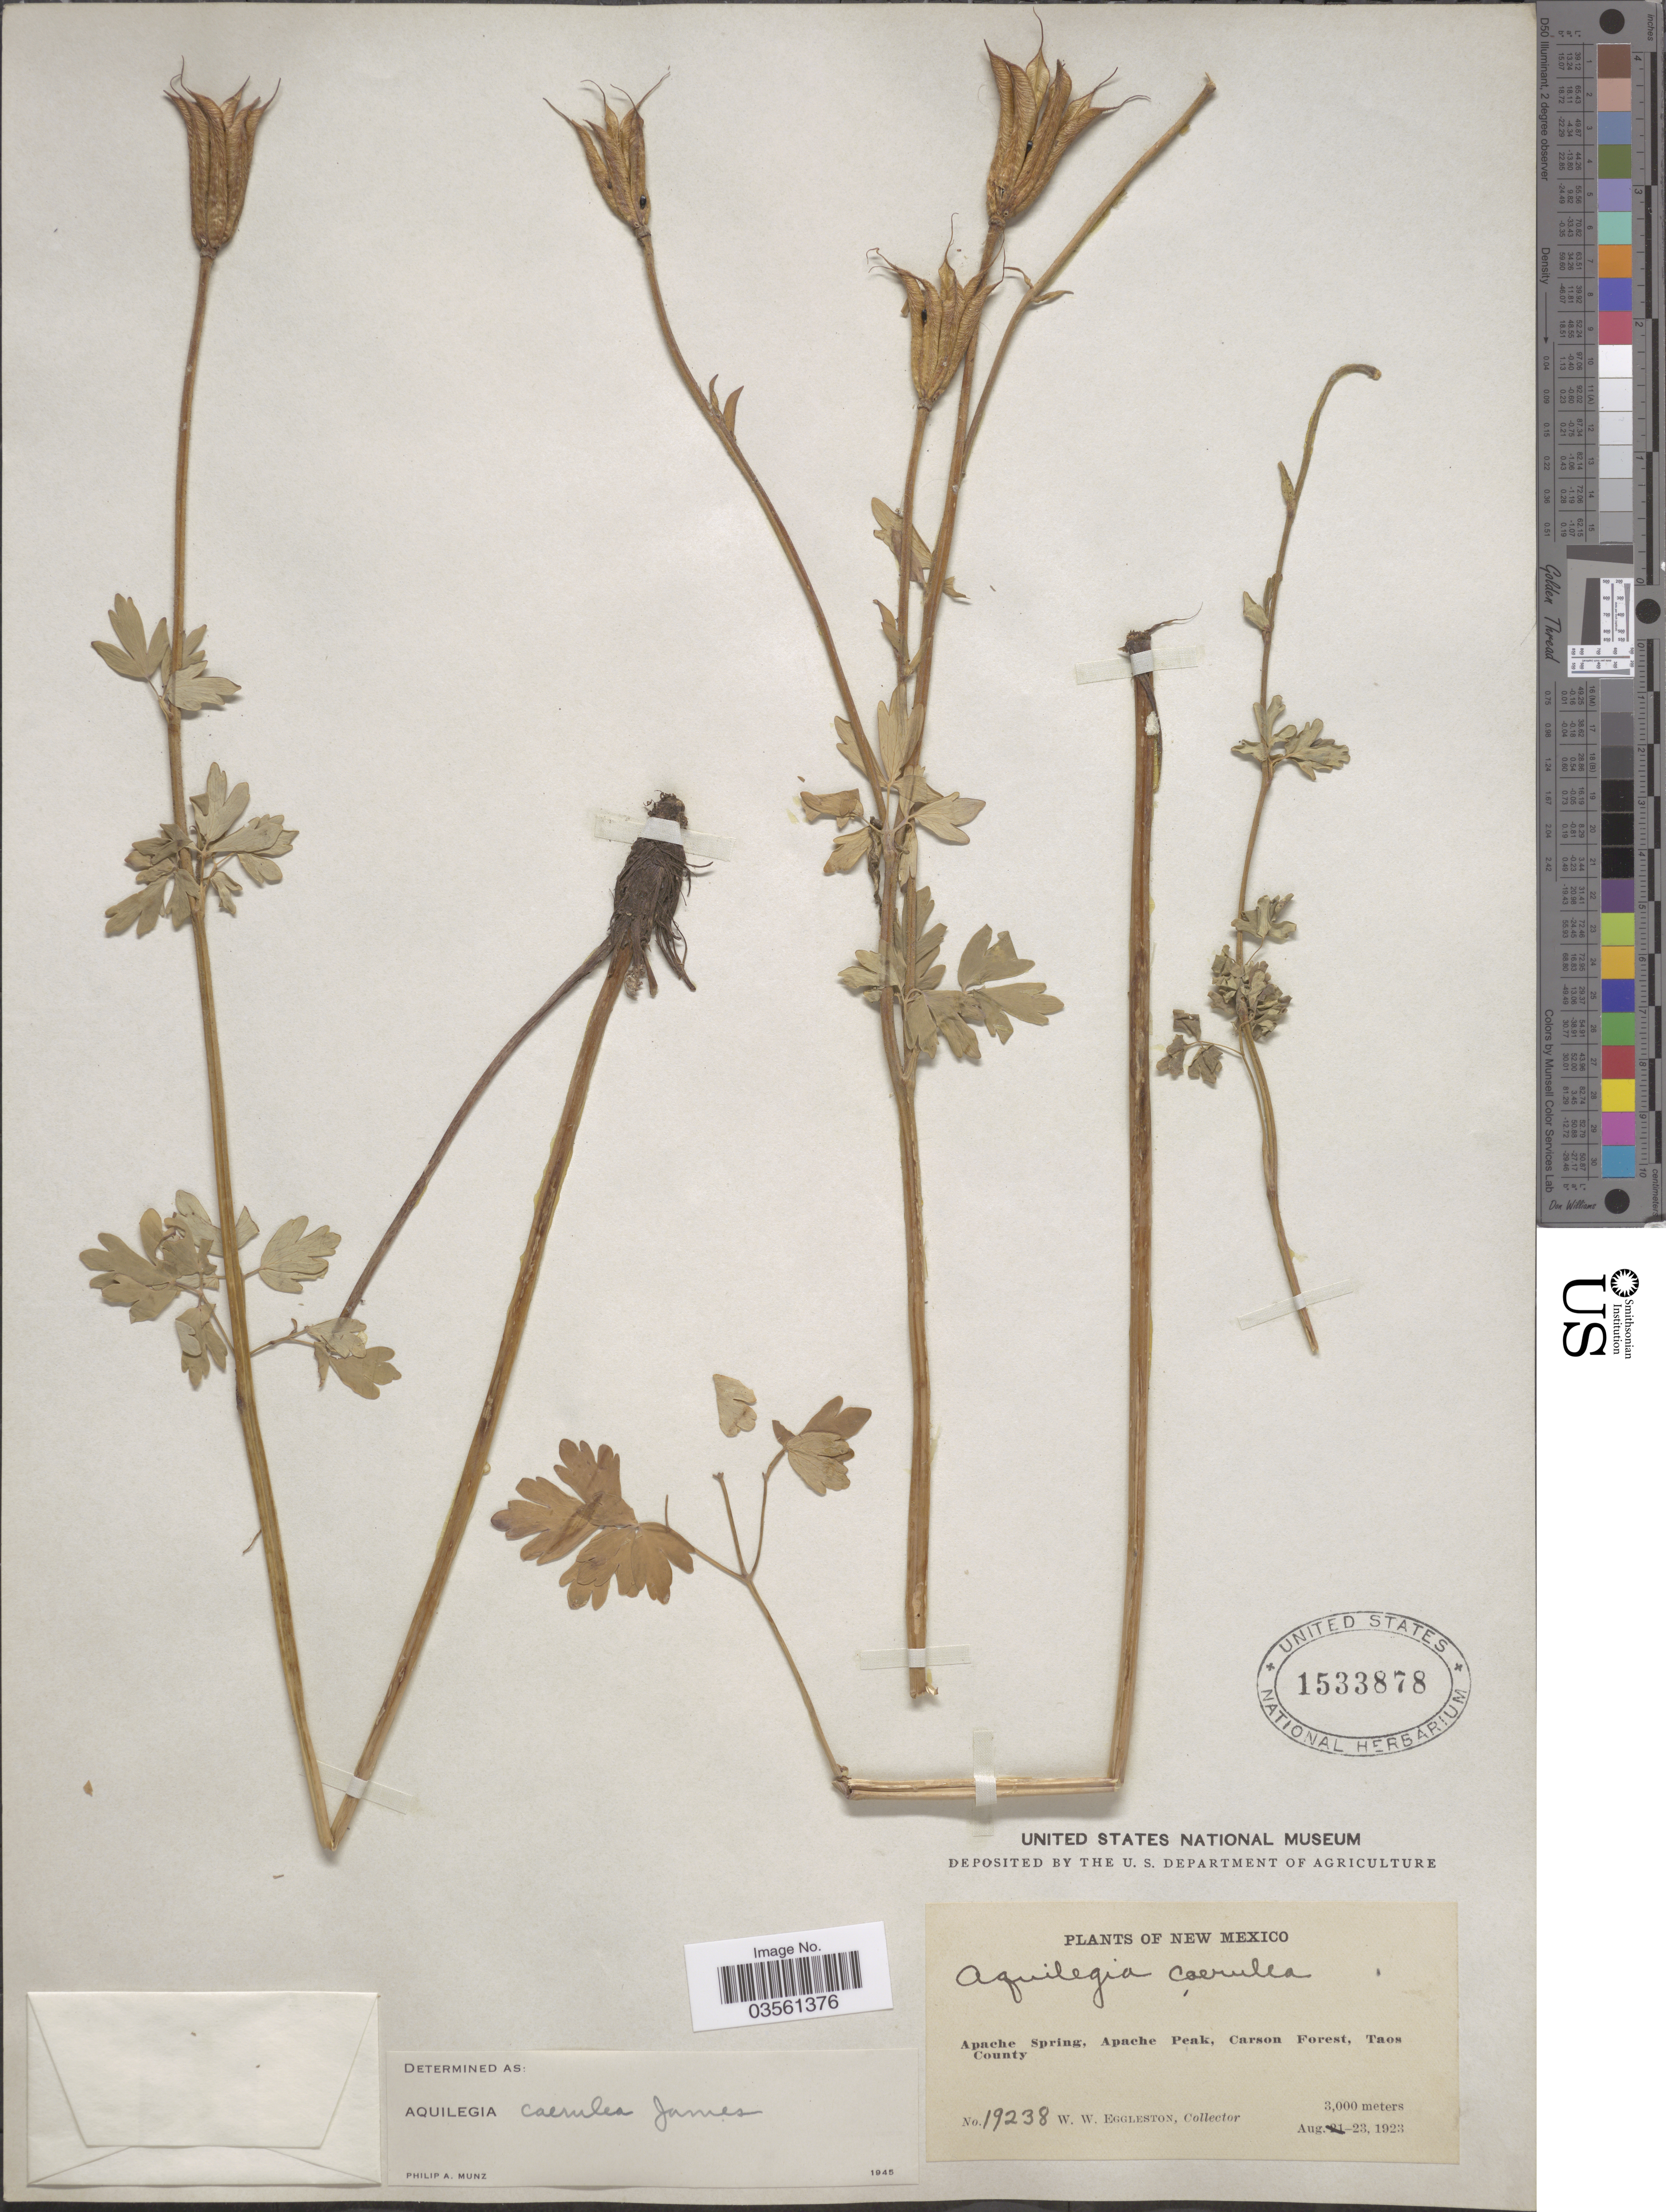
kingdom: Plantae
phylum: Tracheophyta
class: Magnoliopsida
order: Ranunculales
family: Ranunculaceae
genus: Aquilegia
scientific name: Aquilegia coerulea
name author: E. James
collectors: W. W. Eggleston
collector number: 19238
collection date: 1923-08-23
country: United States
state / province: New Mexico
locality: Apache Spring, Apache Peak, Carson Forest, Taos County.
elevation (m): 3000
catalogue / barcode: US 1533878